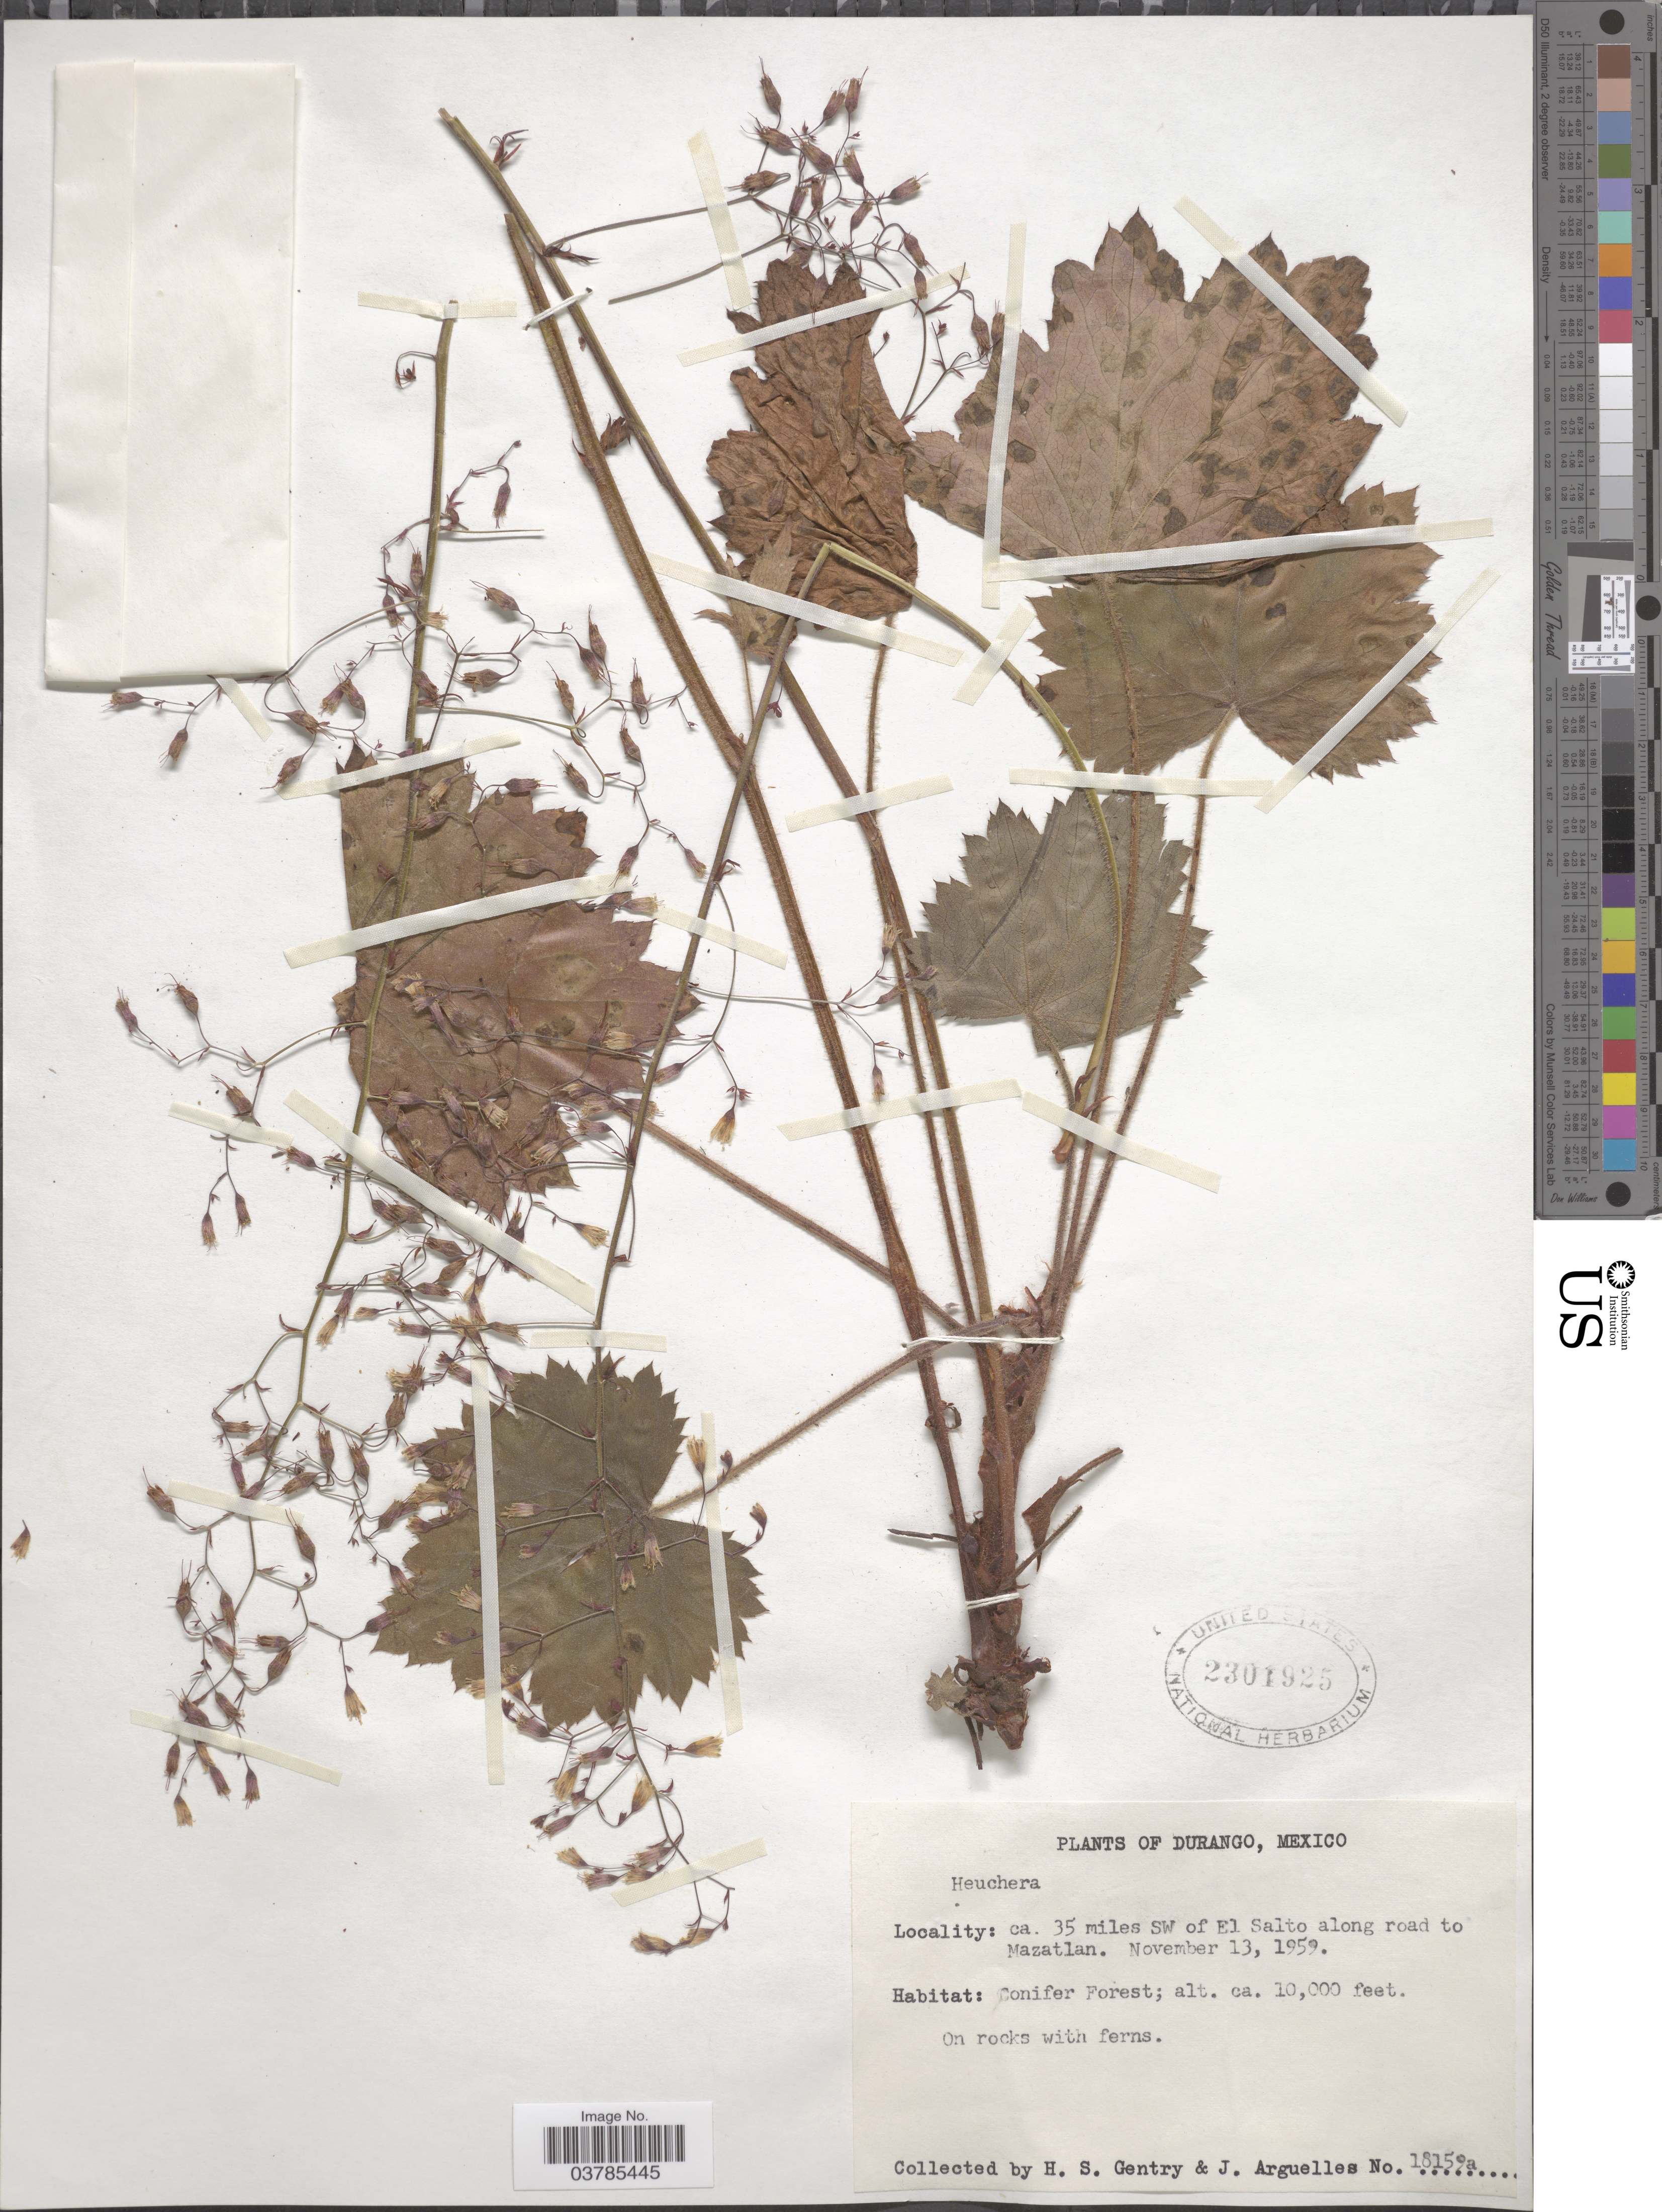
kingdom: Plantae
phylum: Tracheophyta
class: Magnoliopsida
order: Saxifragales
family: Saxifragaceae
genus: Heuchera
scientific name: Heuchera sp.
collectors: H. S. Gentry & J. Arguelles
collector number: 18159a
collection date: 1959-11-13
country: Mexico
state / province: Durango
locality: Ca. 35 miles SW of El Salto along road to Mazatlan.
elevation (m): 3048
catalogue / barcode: US 2301925